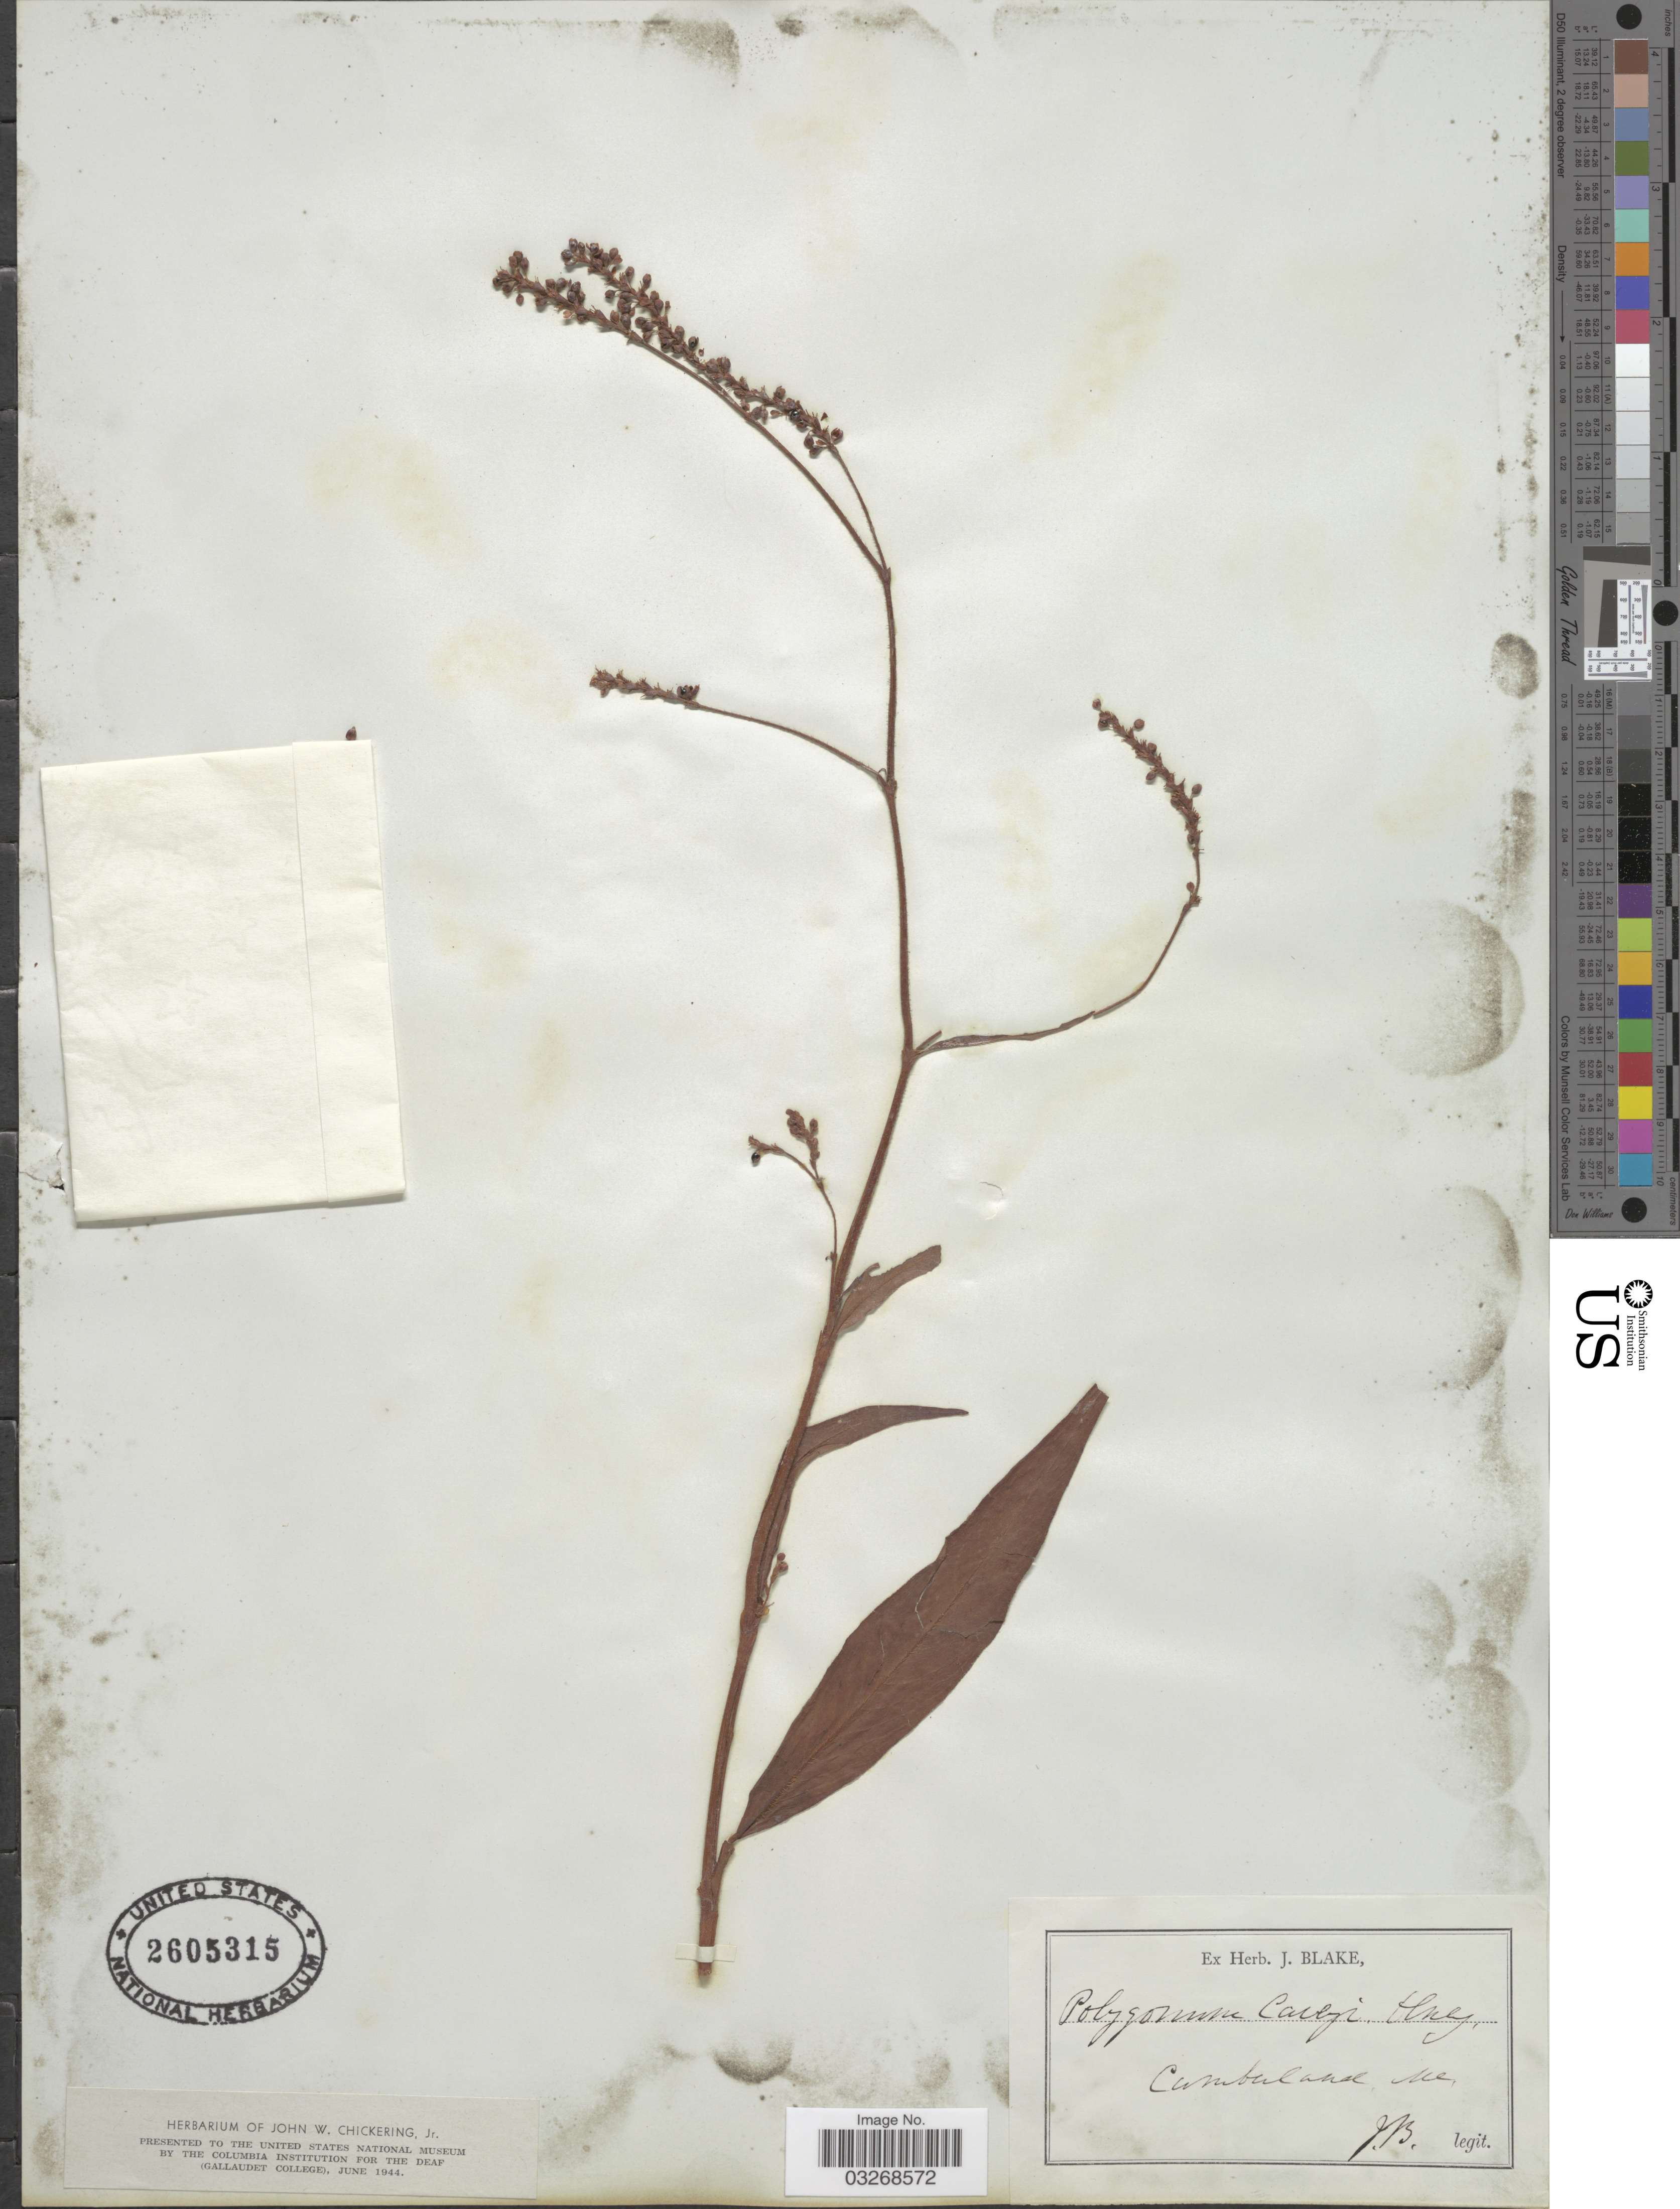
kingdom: Plantae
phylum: Tracheophyta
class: Magnoliopsida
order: Caryophyllales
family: Polygonaceae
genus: Persicaria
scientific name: Persicaria careyi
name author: (Olney) Greene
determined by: Atha, D. E.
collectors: J. Blake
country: United States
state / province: Maine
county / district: Cumberland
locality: Cumberland.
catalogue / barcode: US 2605315